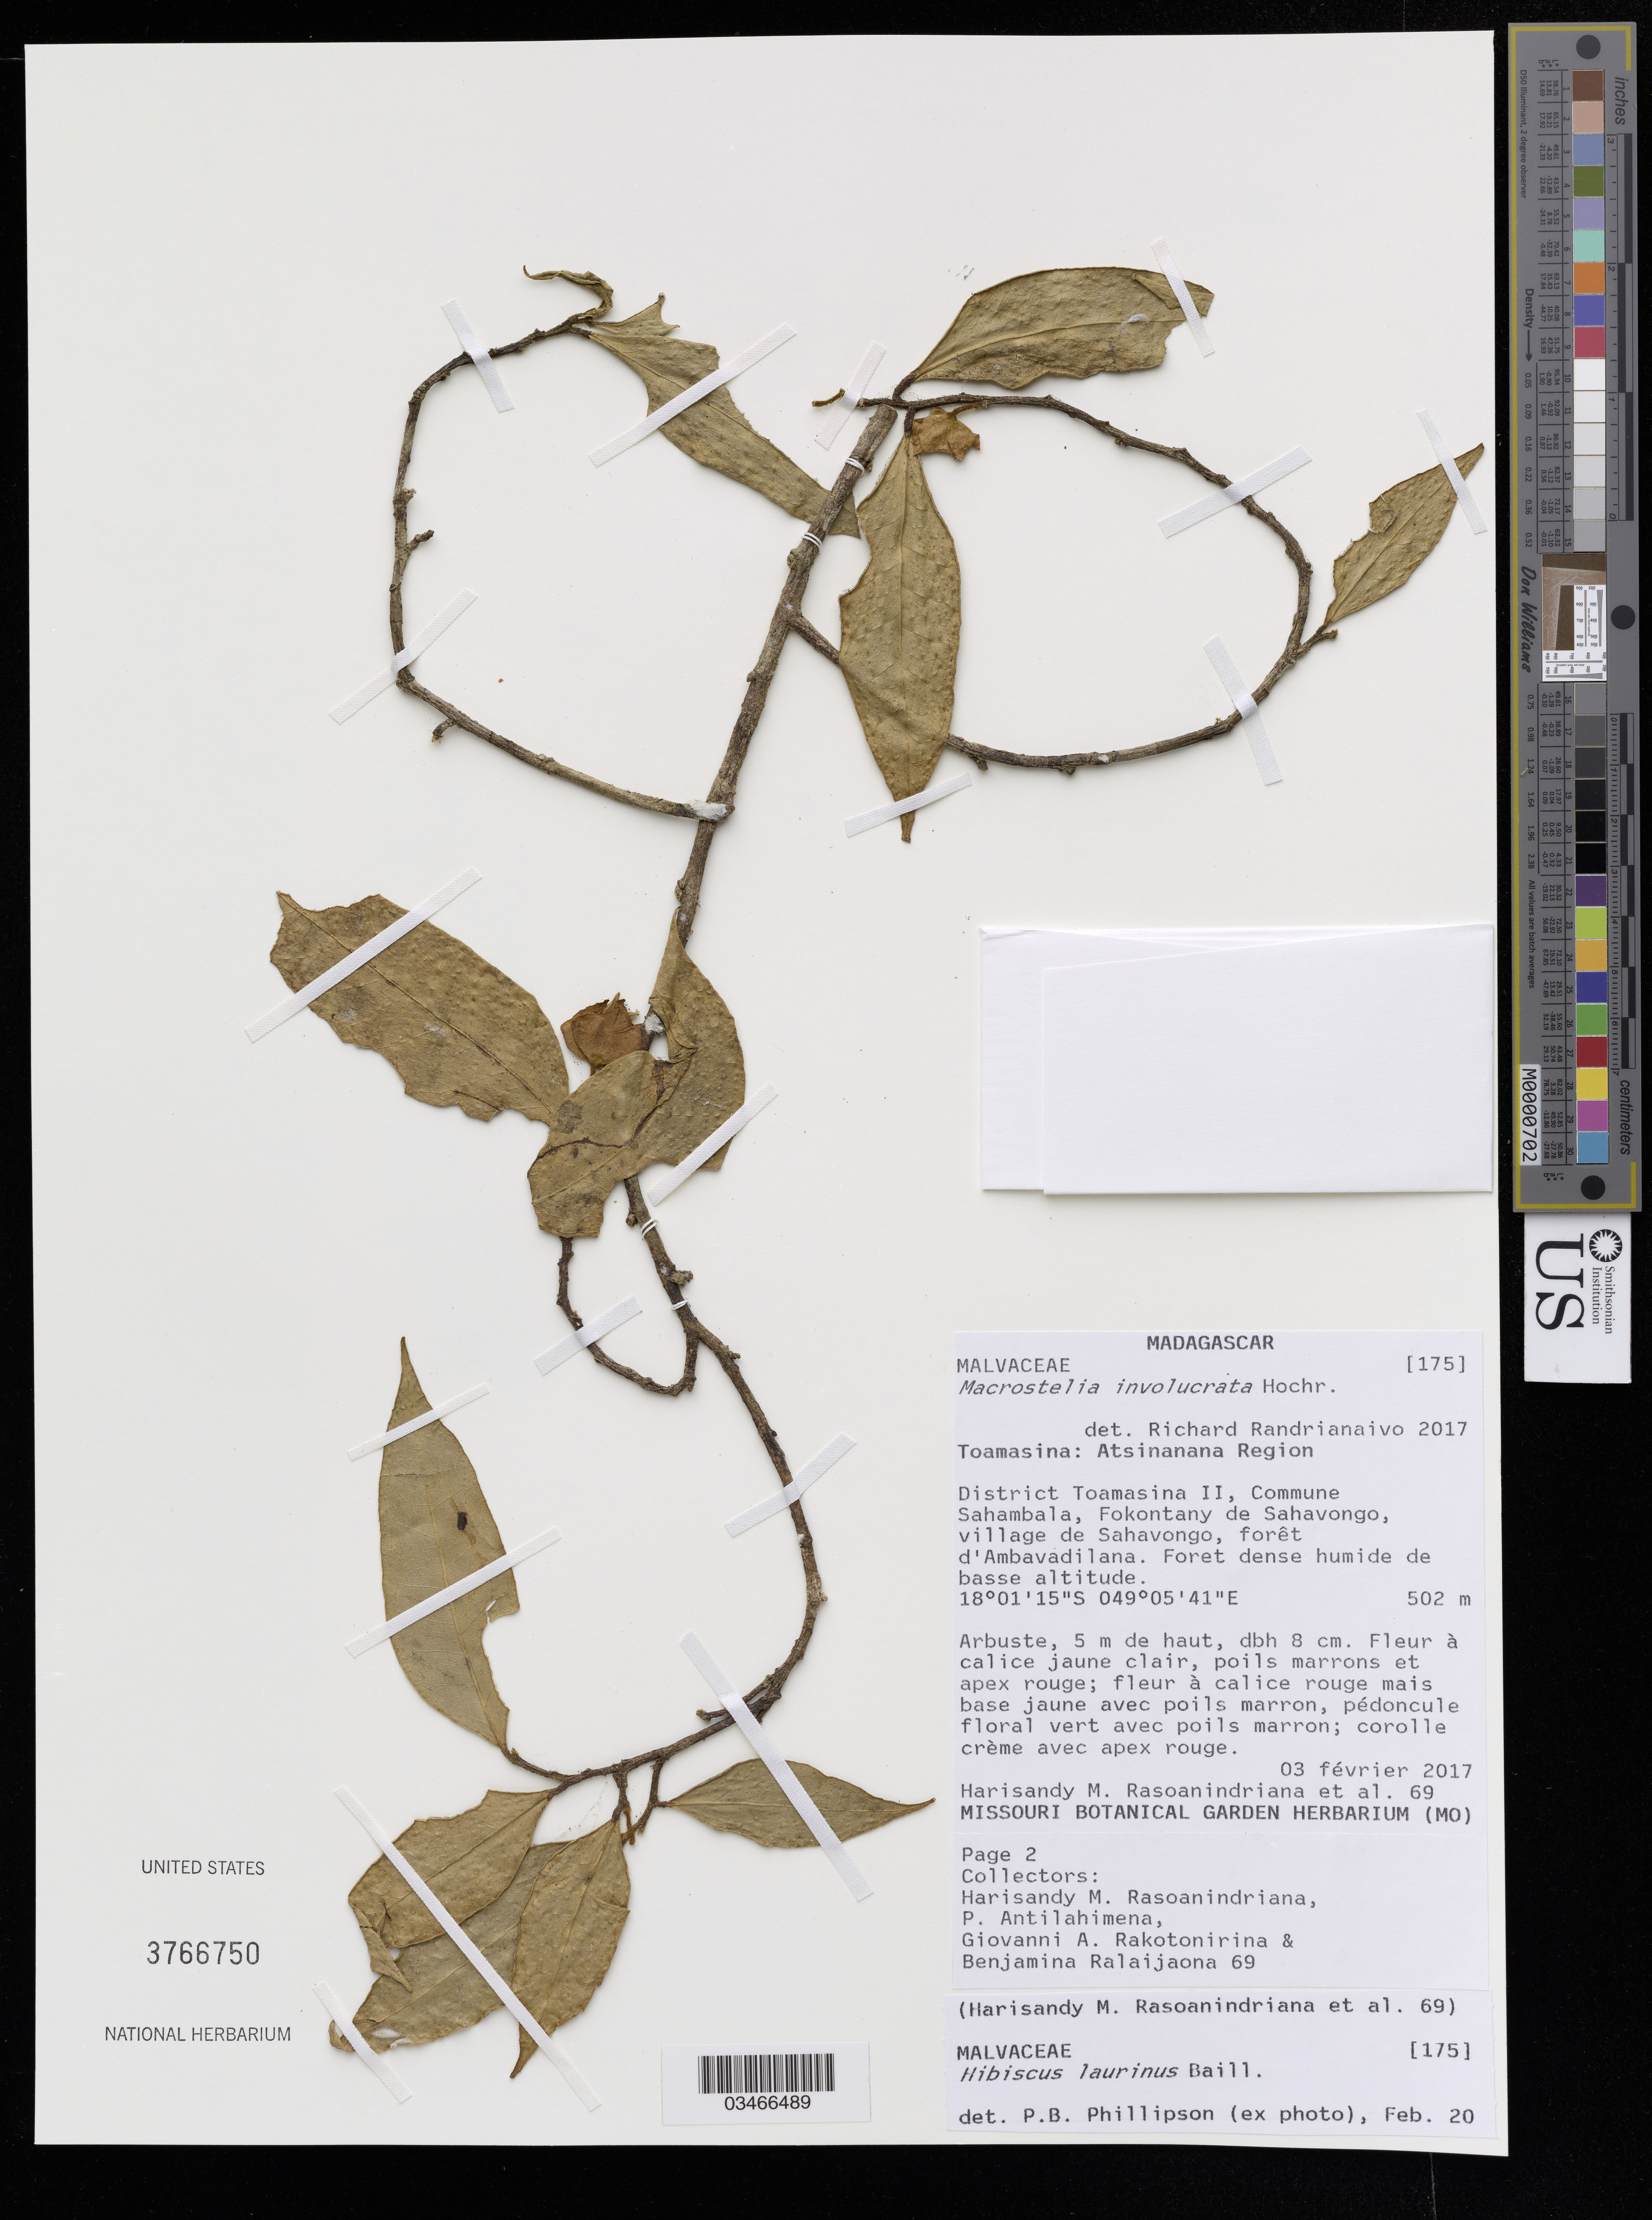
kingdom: Plantae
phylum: Tracheophyta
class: Magnoliopsida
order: Malvales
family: Malvaceae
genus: Hibiscus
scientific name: Hibiscus laurinus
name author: Baill.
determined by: Dorr, Laurence J., Curator (BOT), Smithsonian Institution - National Museum of Natural History (UNITED STATES)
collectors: H. Rasoanindriana, P. Antilahimena, G. Rakotonirina & B. Ralaijaona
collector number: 69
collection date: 2017-02-03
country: Madagascar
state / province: Toamasina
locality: Atsinanana Region. District Toamasina II, Commune Sahambala, Fokontany de Sahavongo, village de Sahavongo, forêt d'Ambavadilana.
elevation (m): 502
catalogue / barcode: US 3766750